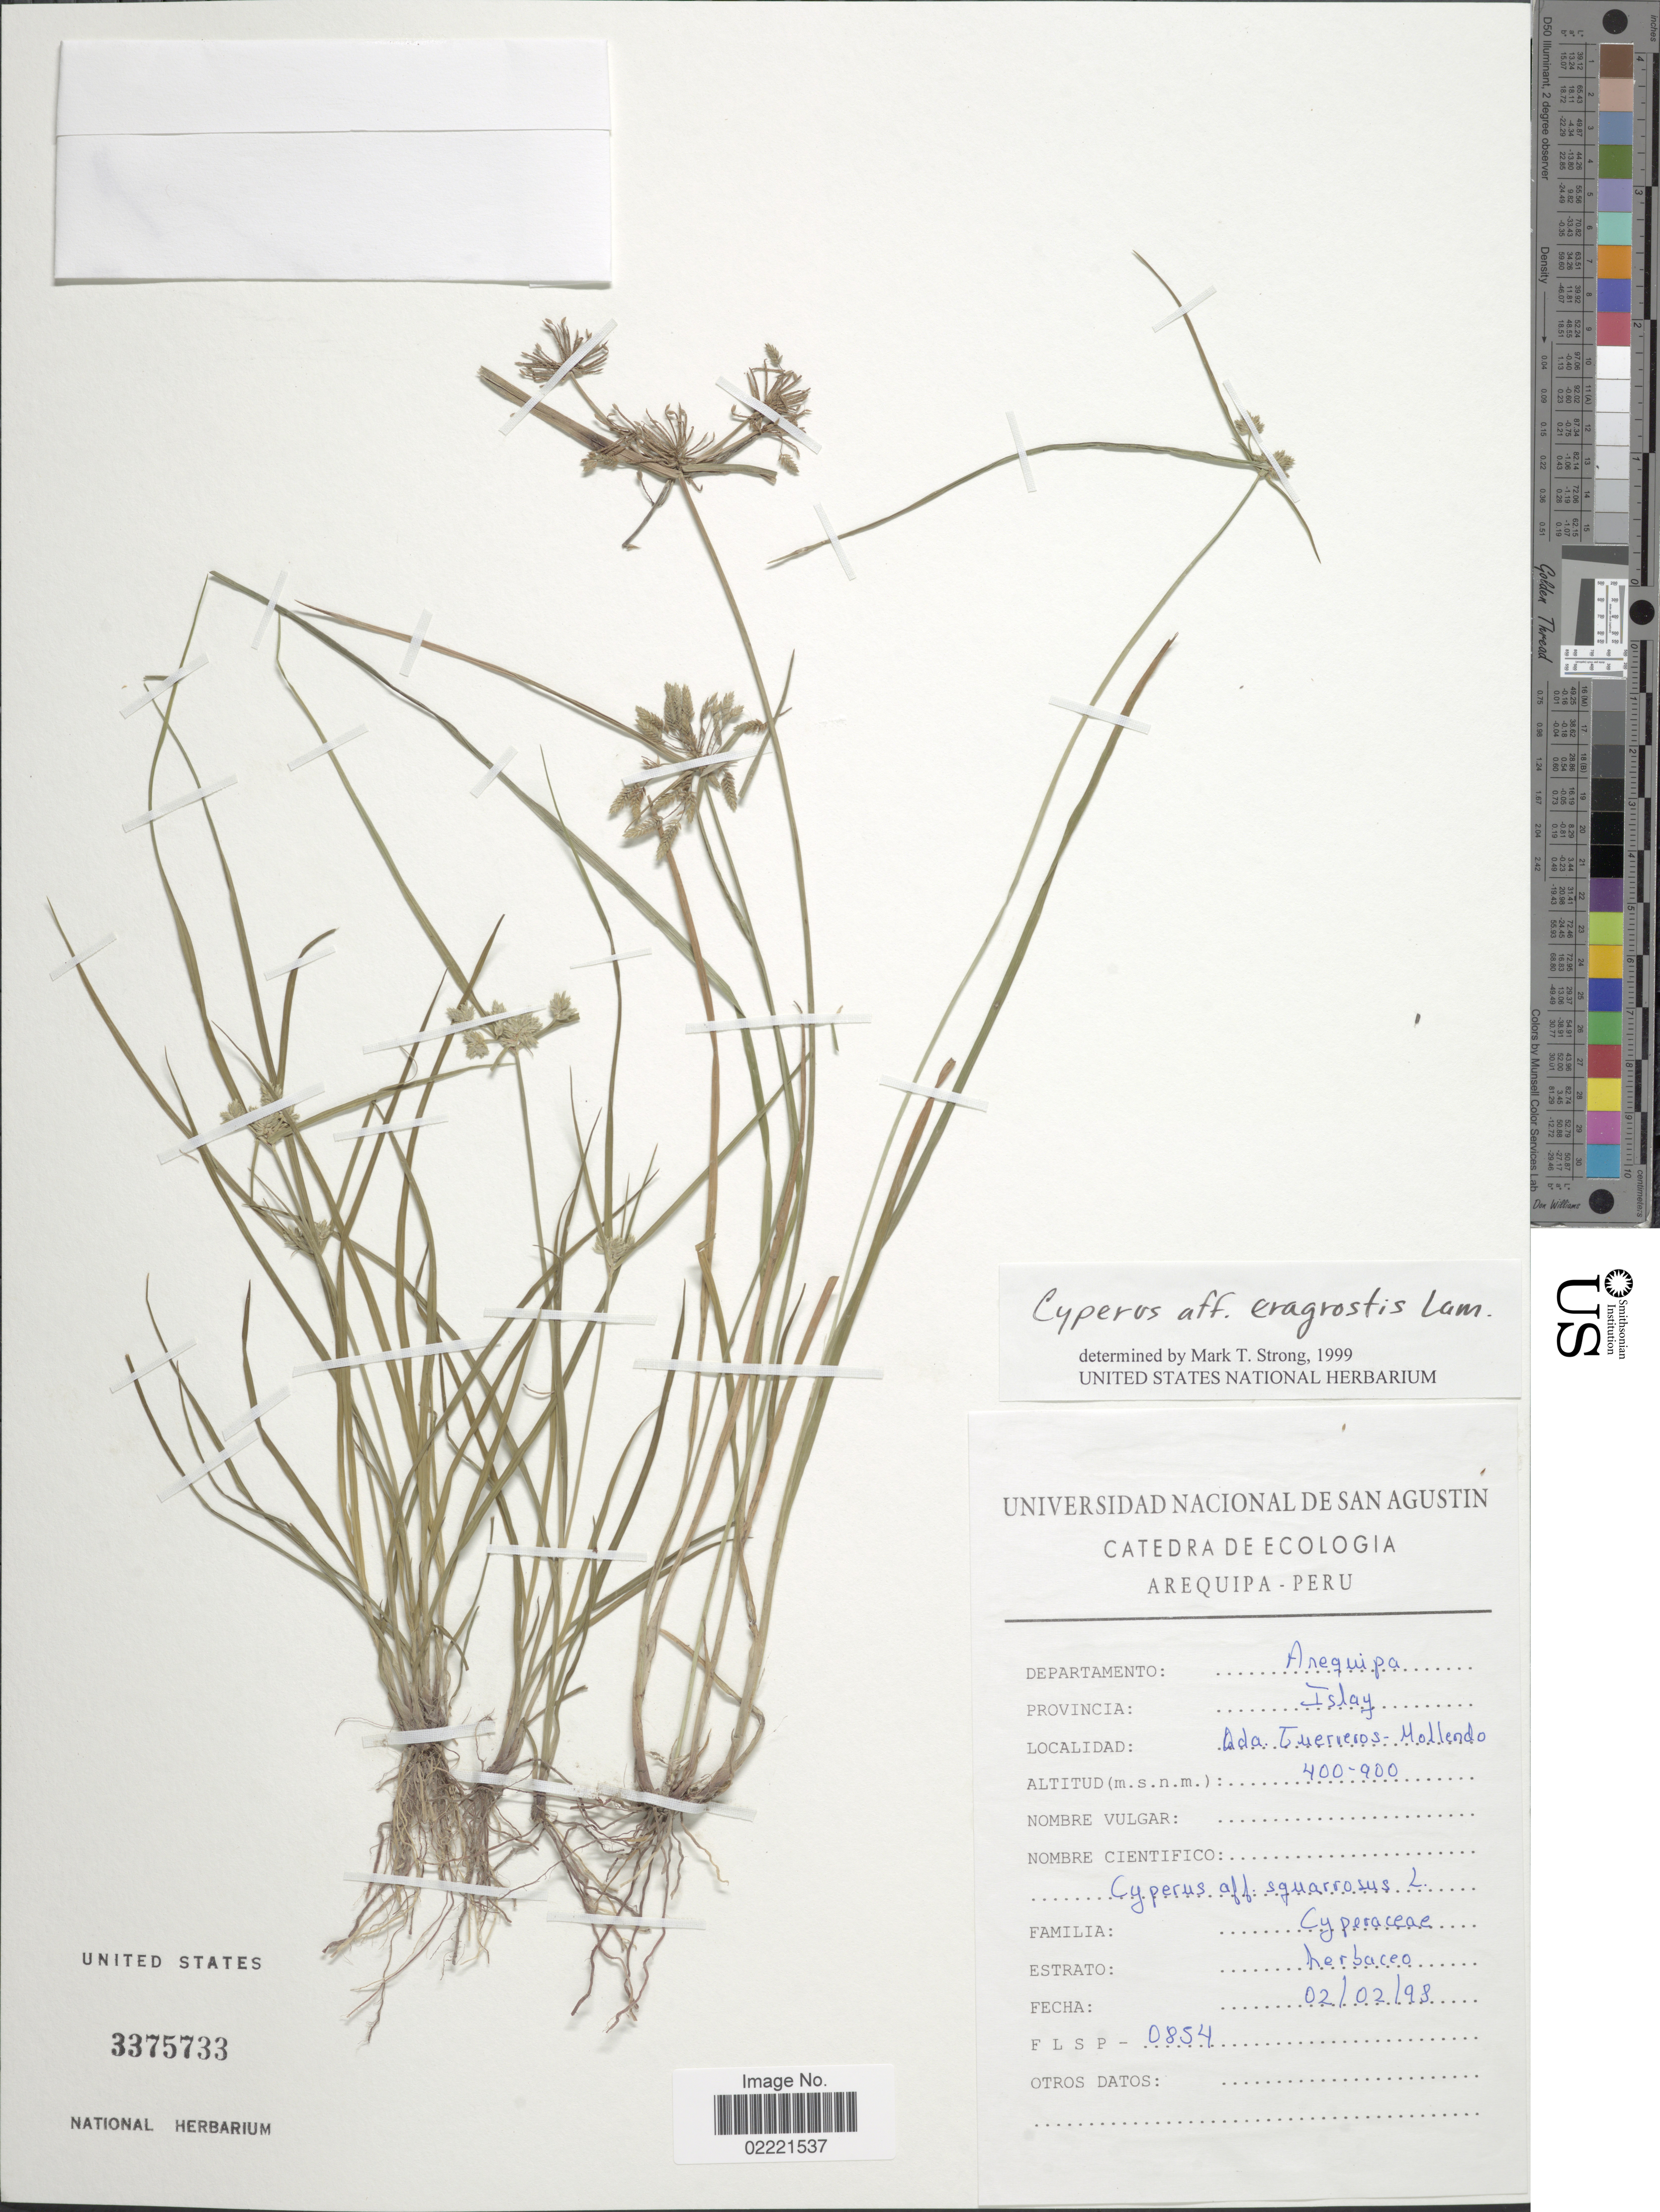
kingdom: Plantae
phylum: Tracheophyta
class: Liliopsida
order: Poales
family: Cyperaceae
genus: Cyperus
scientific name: Cyperus eragrostis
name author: Lam.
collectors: Universidad Nacional de San Agustin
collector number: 0854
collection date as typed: Transcribed d/m/y: 2/2/98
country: Peru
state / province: Arequipa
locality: Departamento: Arequipa, Provincia: Islay, Ada Tuericios-Mollendo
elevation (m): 400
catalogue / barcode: US 3375733